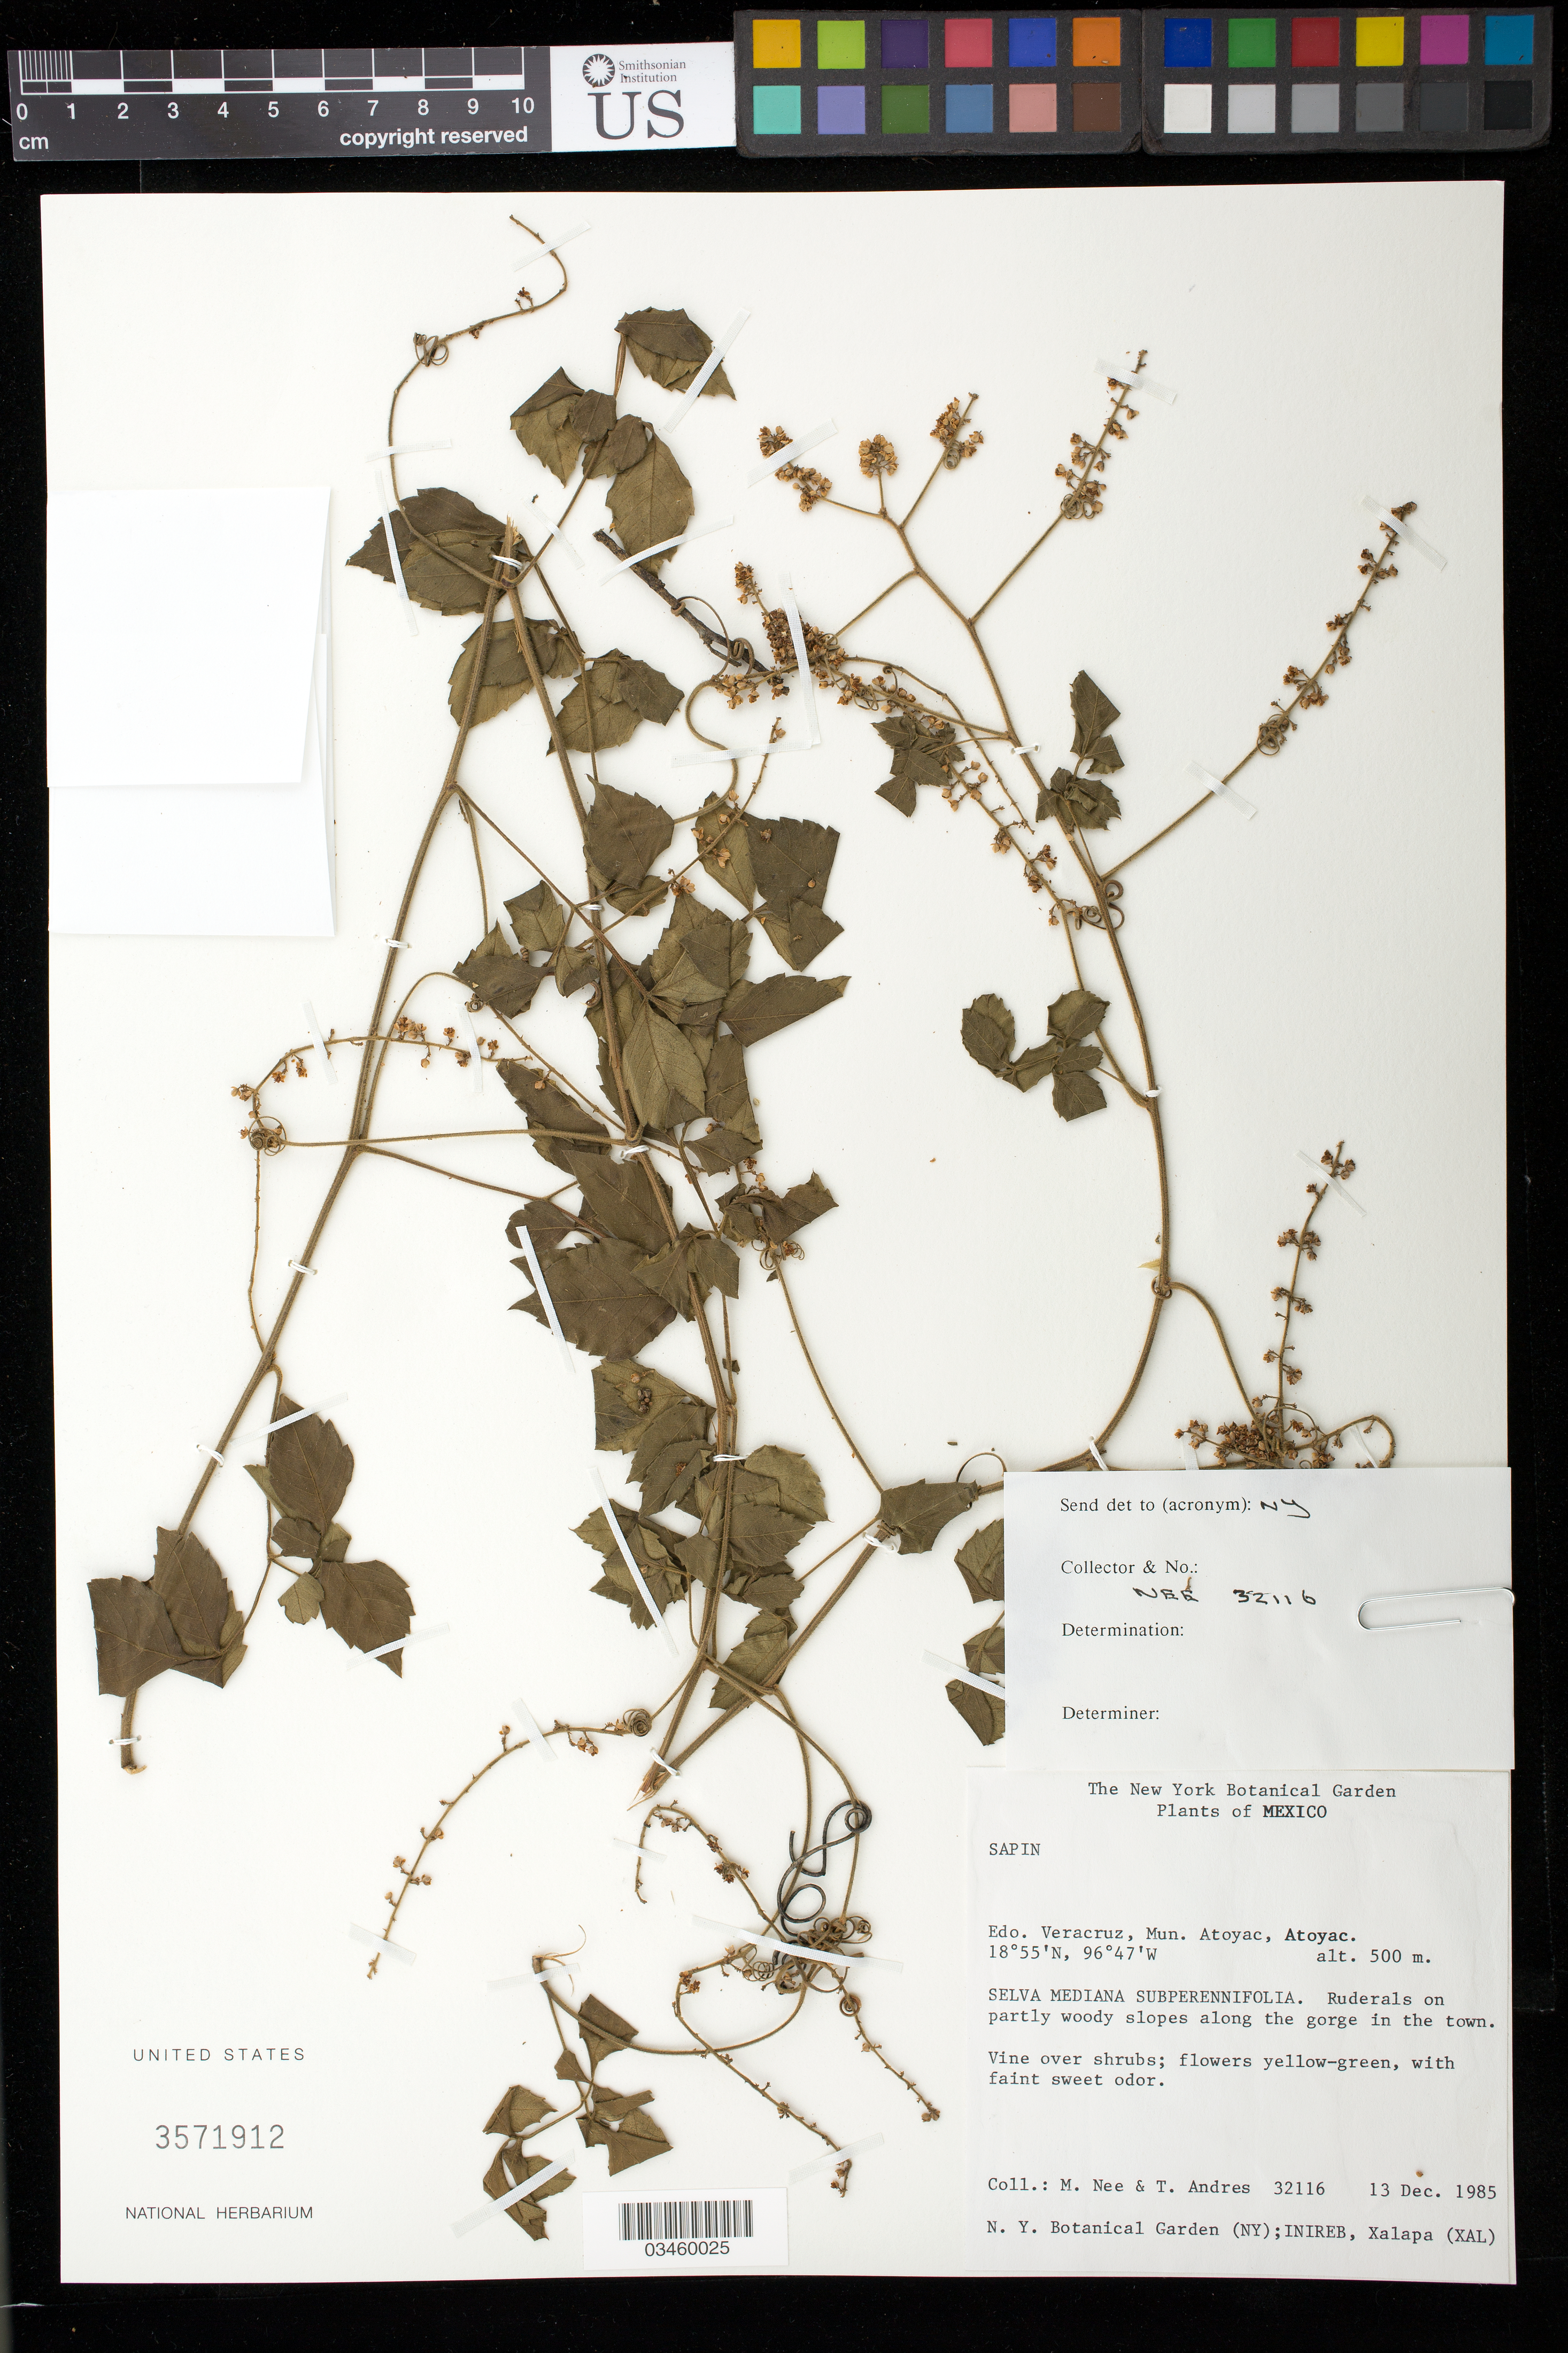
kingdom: Plantae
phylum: Tracheophyta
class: Magnoliopsida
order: Sapindales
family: Sapindaceae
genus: Serjania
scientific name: Serjania racemosa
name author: Schumach.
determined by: Acevedo-Rodriguez, P., (US), Smithsonian Institution - National Museum of Natural History (UNITED STATES)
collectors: T. C. Andres, M. Nee & J. J. Wyland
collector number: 32116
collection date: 1985-12-13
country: Mexico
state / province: Veracruz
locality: Mun. Atoyac, Atoyac.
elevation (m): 500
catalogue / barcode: US 3571912